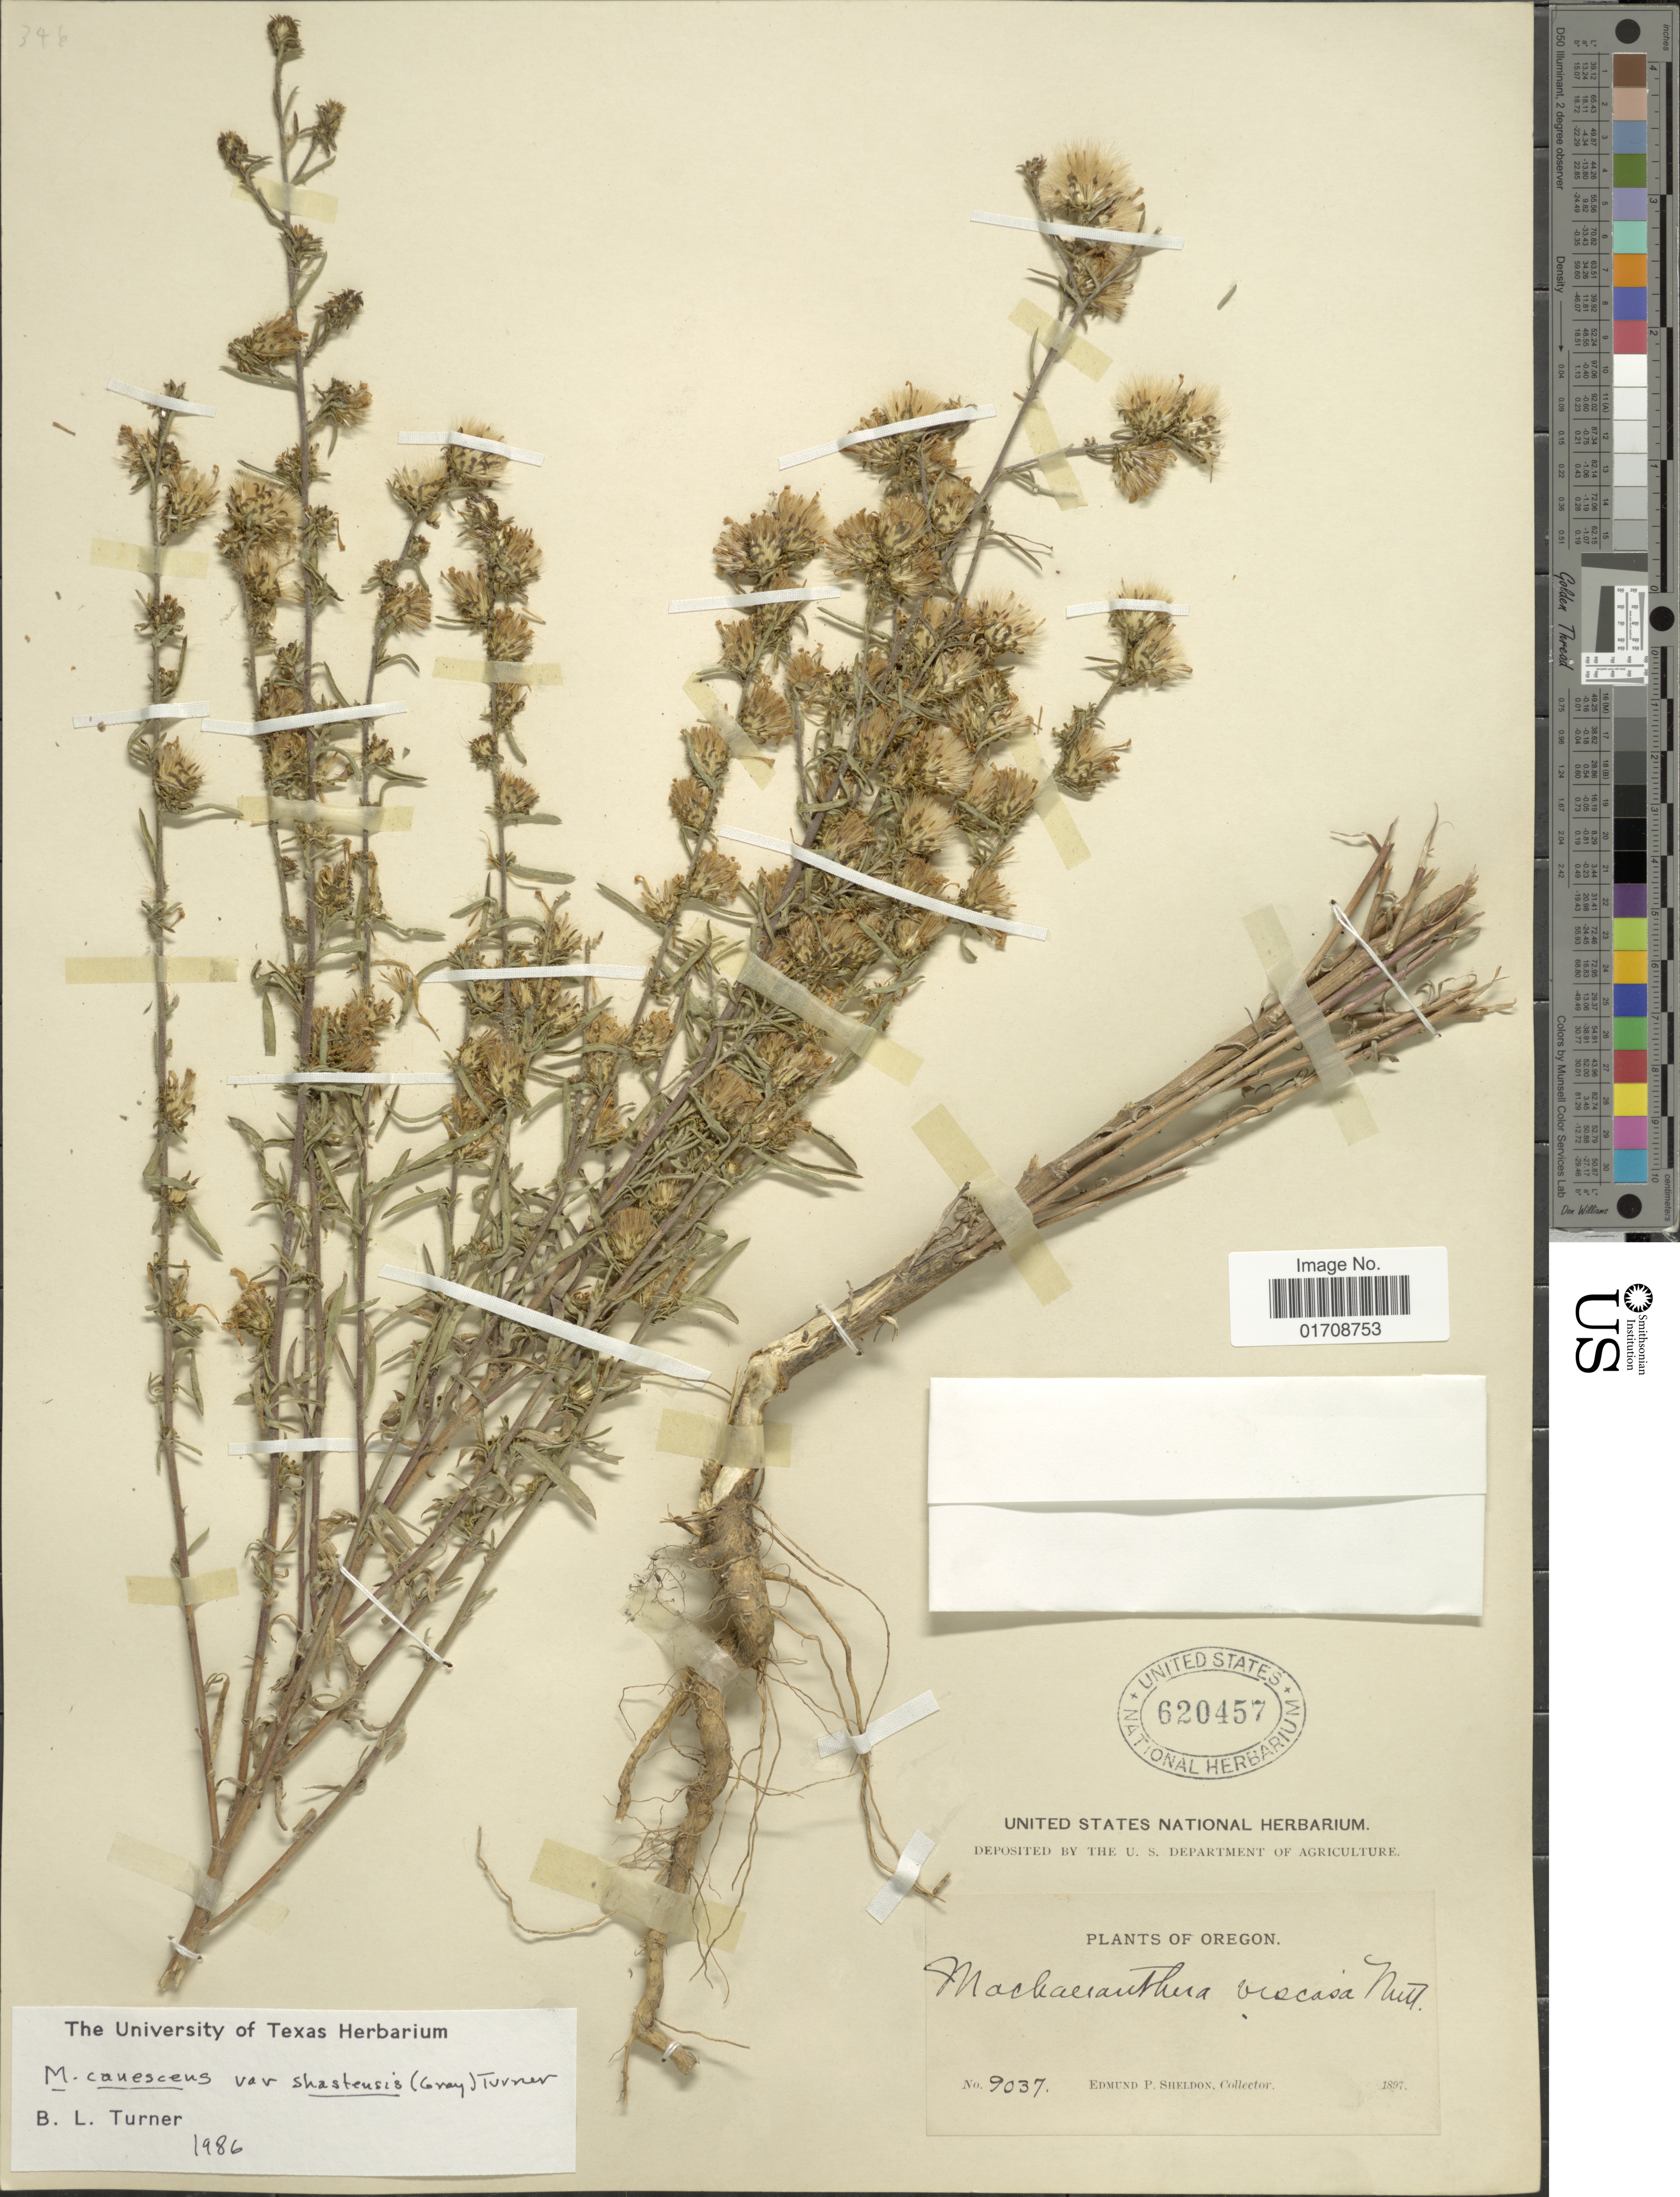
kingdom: Plantae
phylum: Tracheophyta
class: Magnoliopsida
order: Asterales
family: Asteraceae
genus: Machaeranthera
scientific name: Machaeranthera canescens var. shastensis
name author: (A. Gray) B.L. Turner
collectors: E. P. Sheldon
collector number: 9037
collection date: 1897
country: United States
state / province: Oregon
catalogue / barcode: US 620457